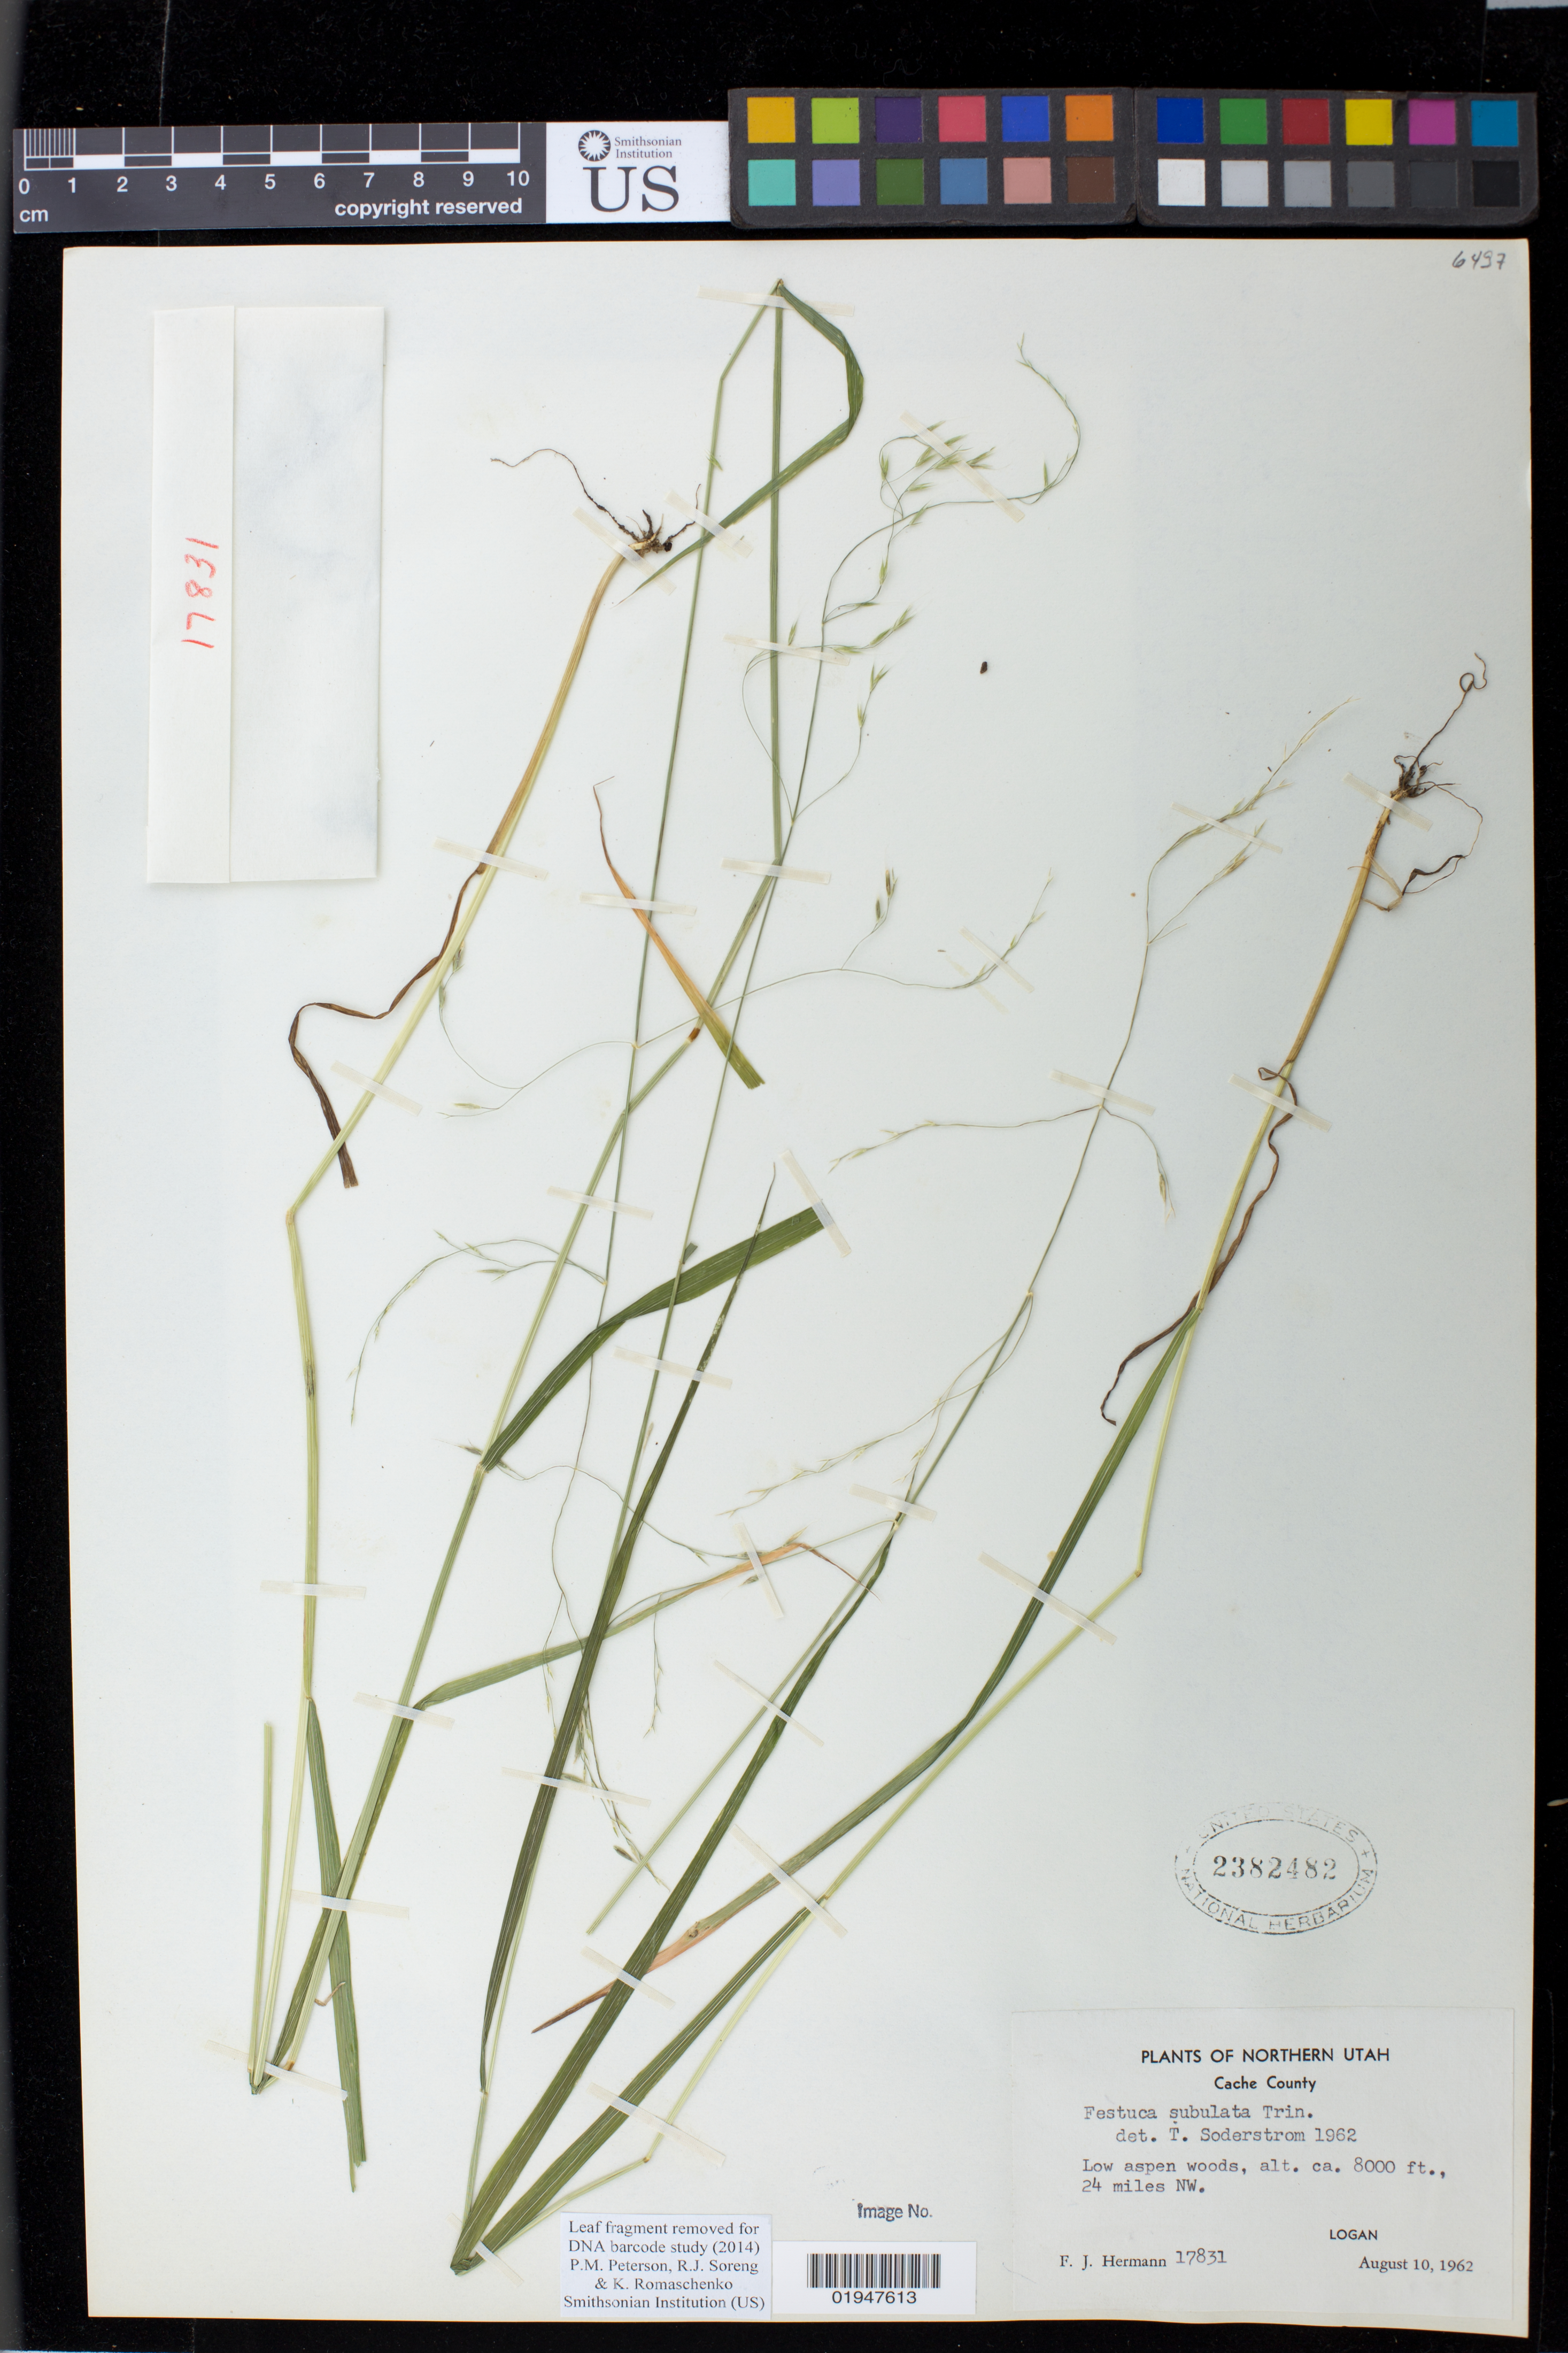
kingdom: Plantae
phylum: Tracheophyta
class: Liliopsida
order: Poales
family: Poaceae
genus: Festuca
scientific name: Festuca subulata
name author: Trin.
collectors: F. J. Hermann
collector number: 17831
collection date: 1962-08-10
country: United States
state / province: Utah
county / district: Cache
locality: Logan. 24 miles NW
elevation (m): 2438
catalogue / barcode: US 2382482